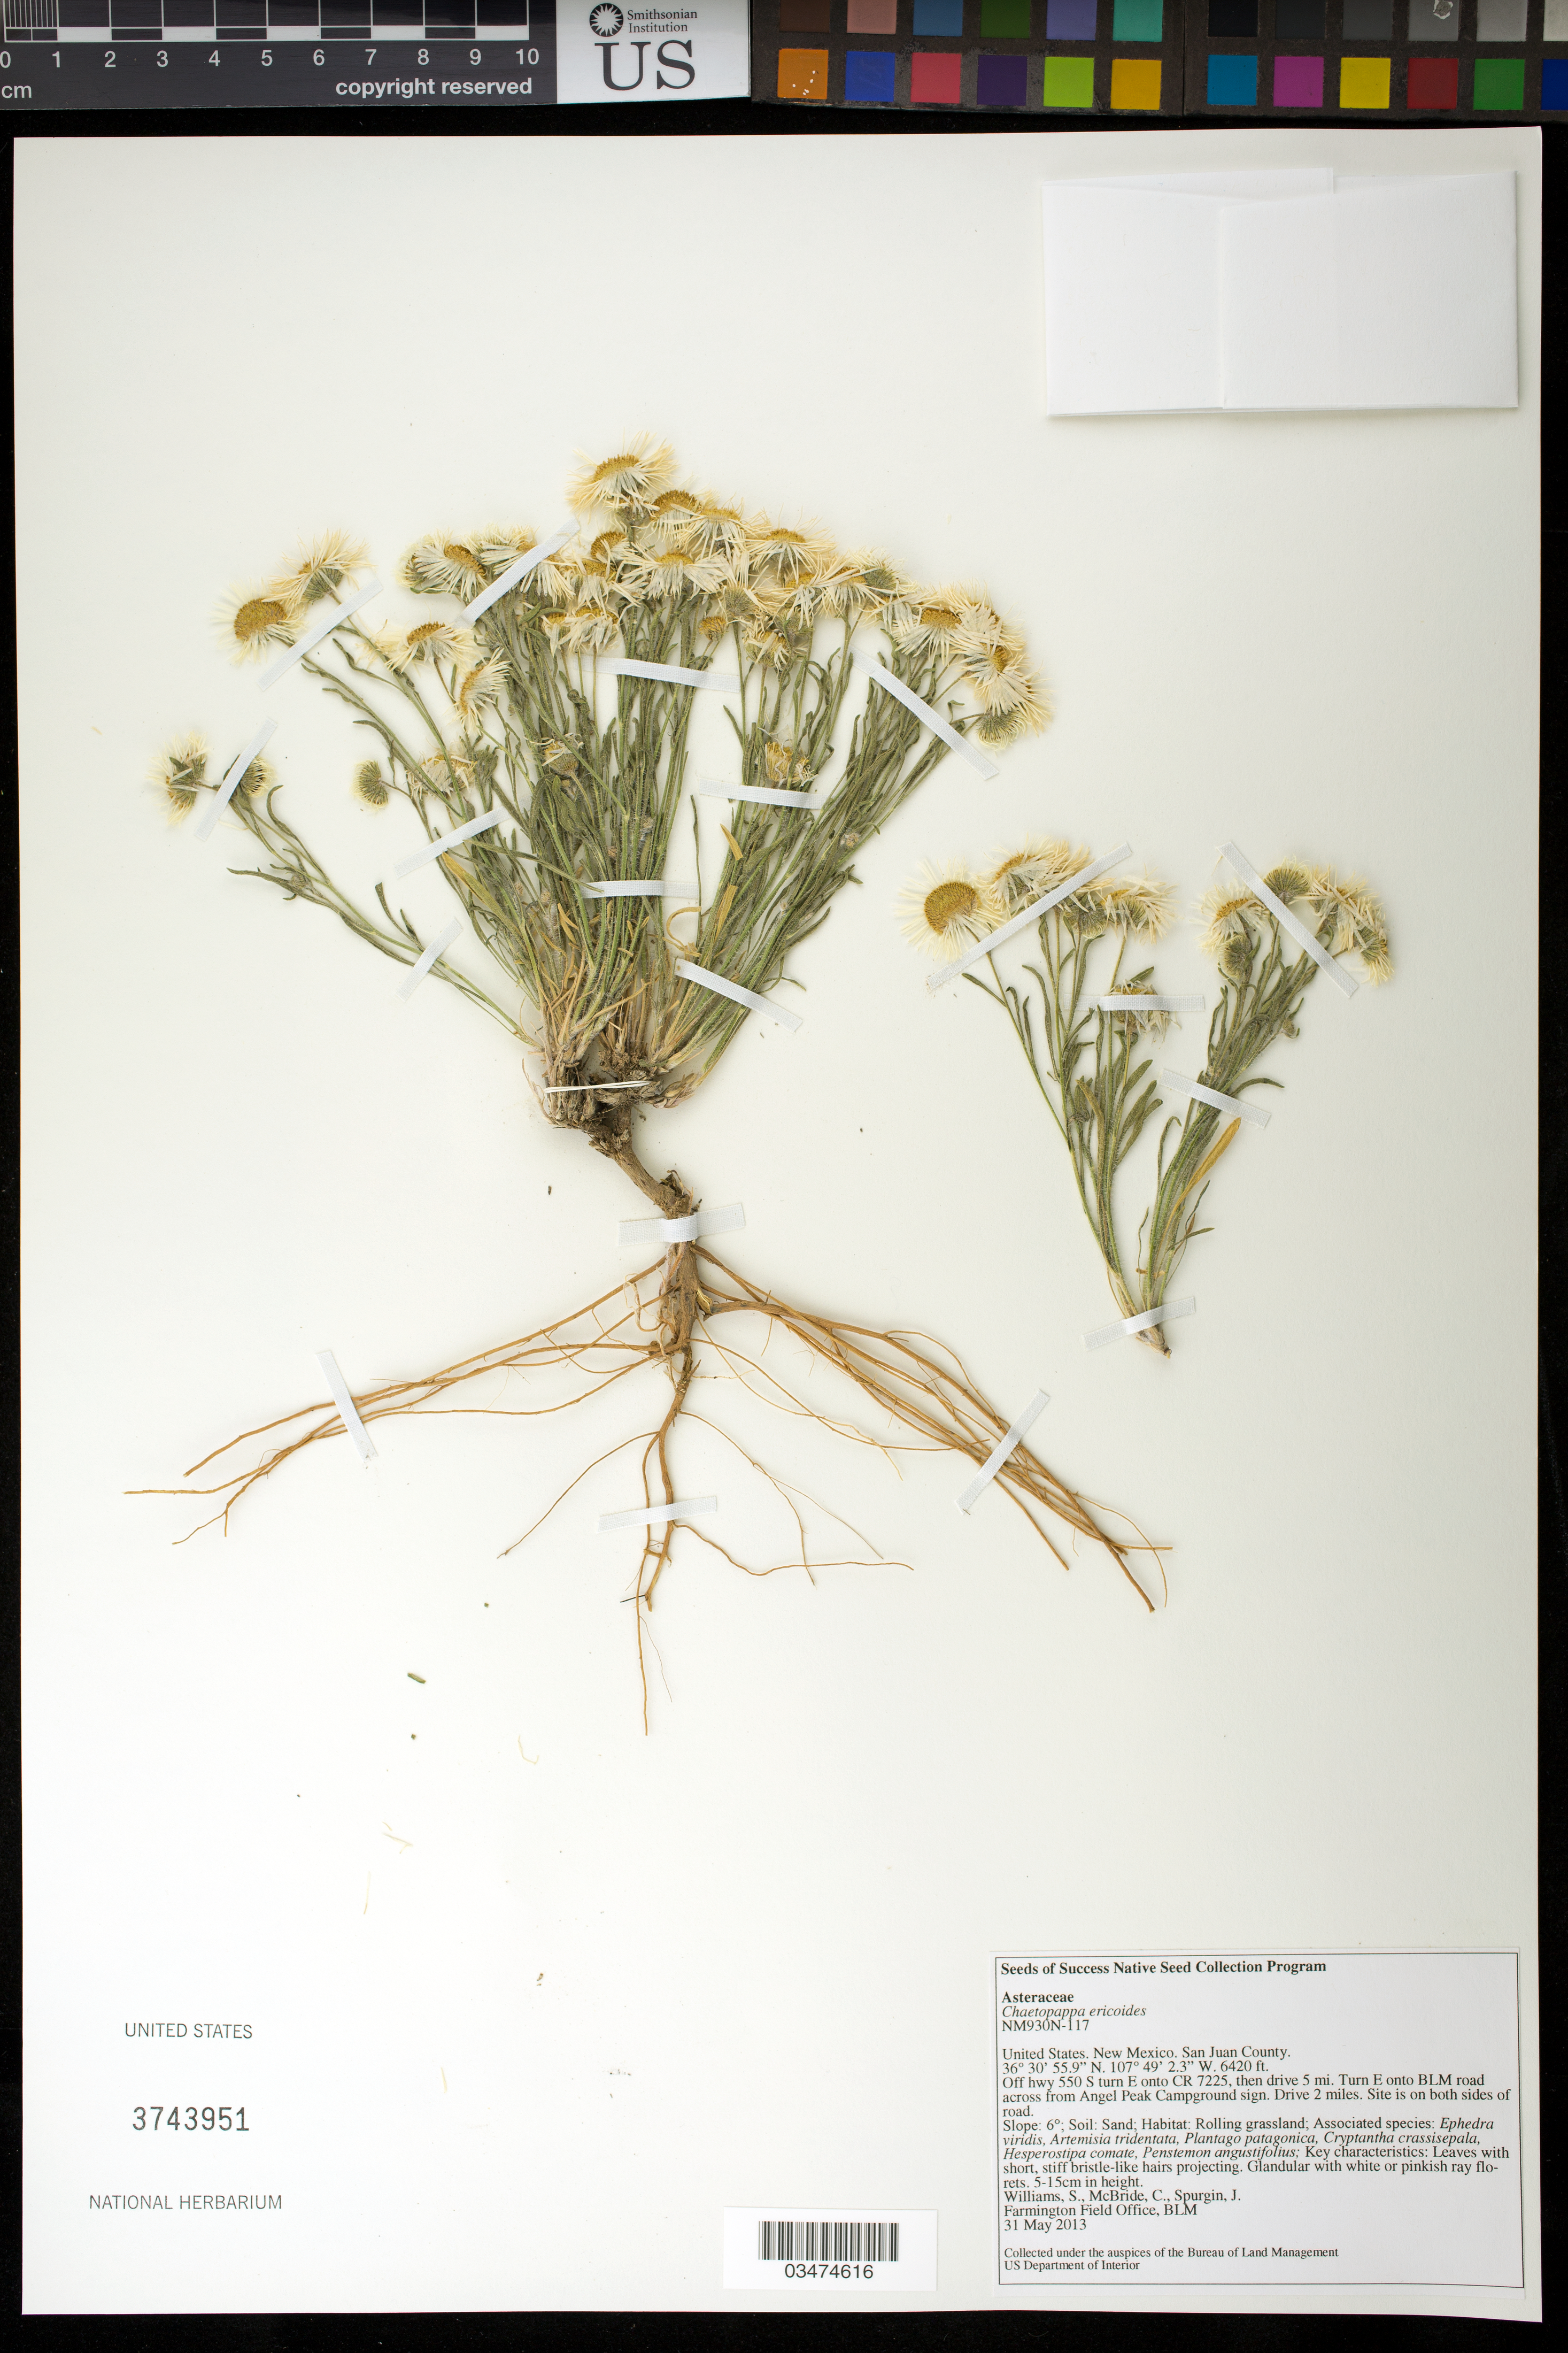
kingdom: Plantae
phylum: Tracheophyta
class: Magnoliopsida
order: Asterales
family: Asteraceae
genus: Chaetopappa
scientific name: Chaetopappa ericoides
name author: (Torr.) G.L. Nesom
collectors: S. Williams, C. McBride & J. Spurgin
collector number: NM930N-117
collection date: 2013-05-31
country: United States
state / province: New Mexico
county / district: San Juan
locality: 2 mi. from Angel Peak Campground.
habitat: Sand. Rolling grassland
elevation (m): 1957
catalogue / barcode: US 3743951